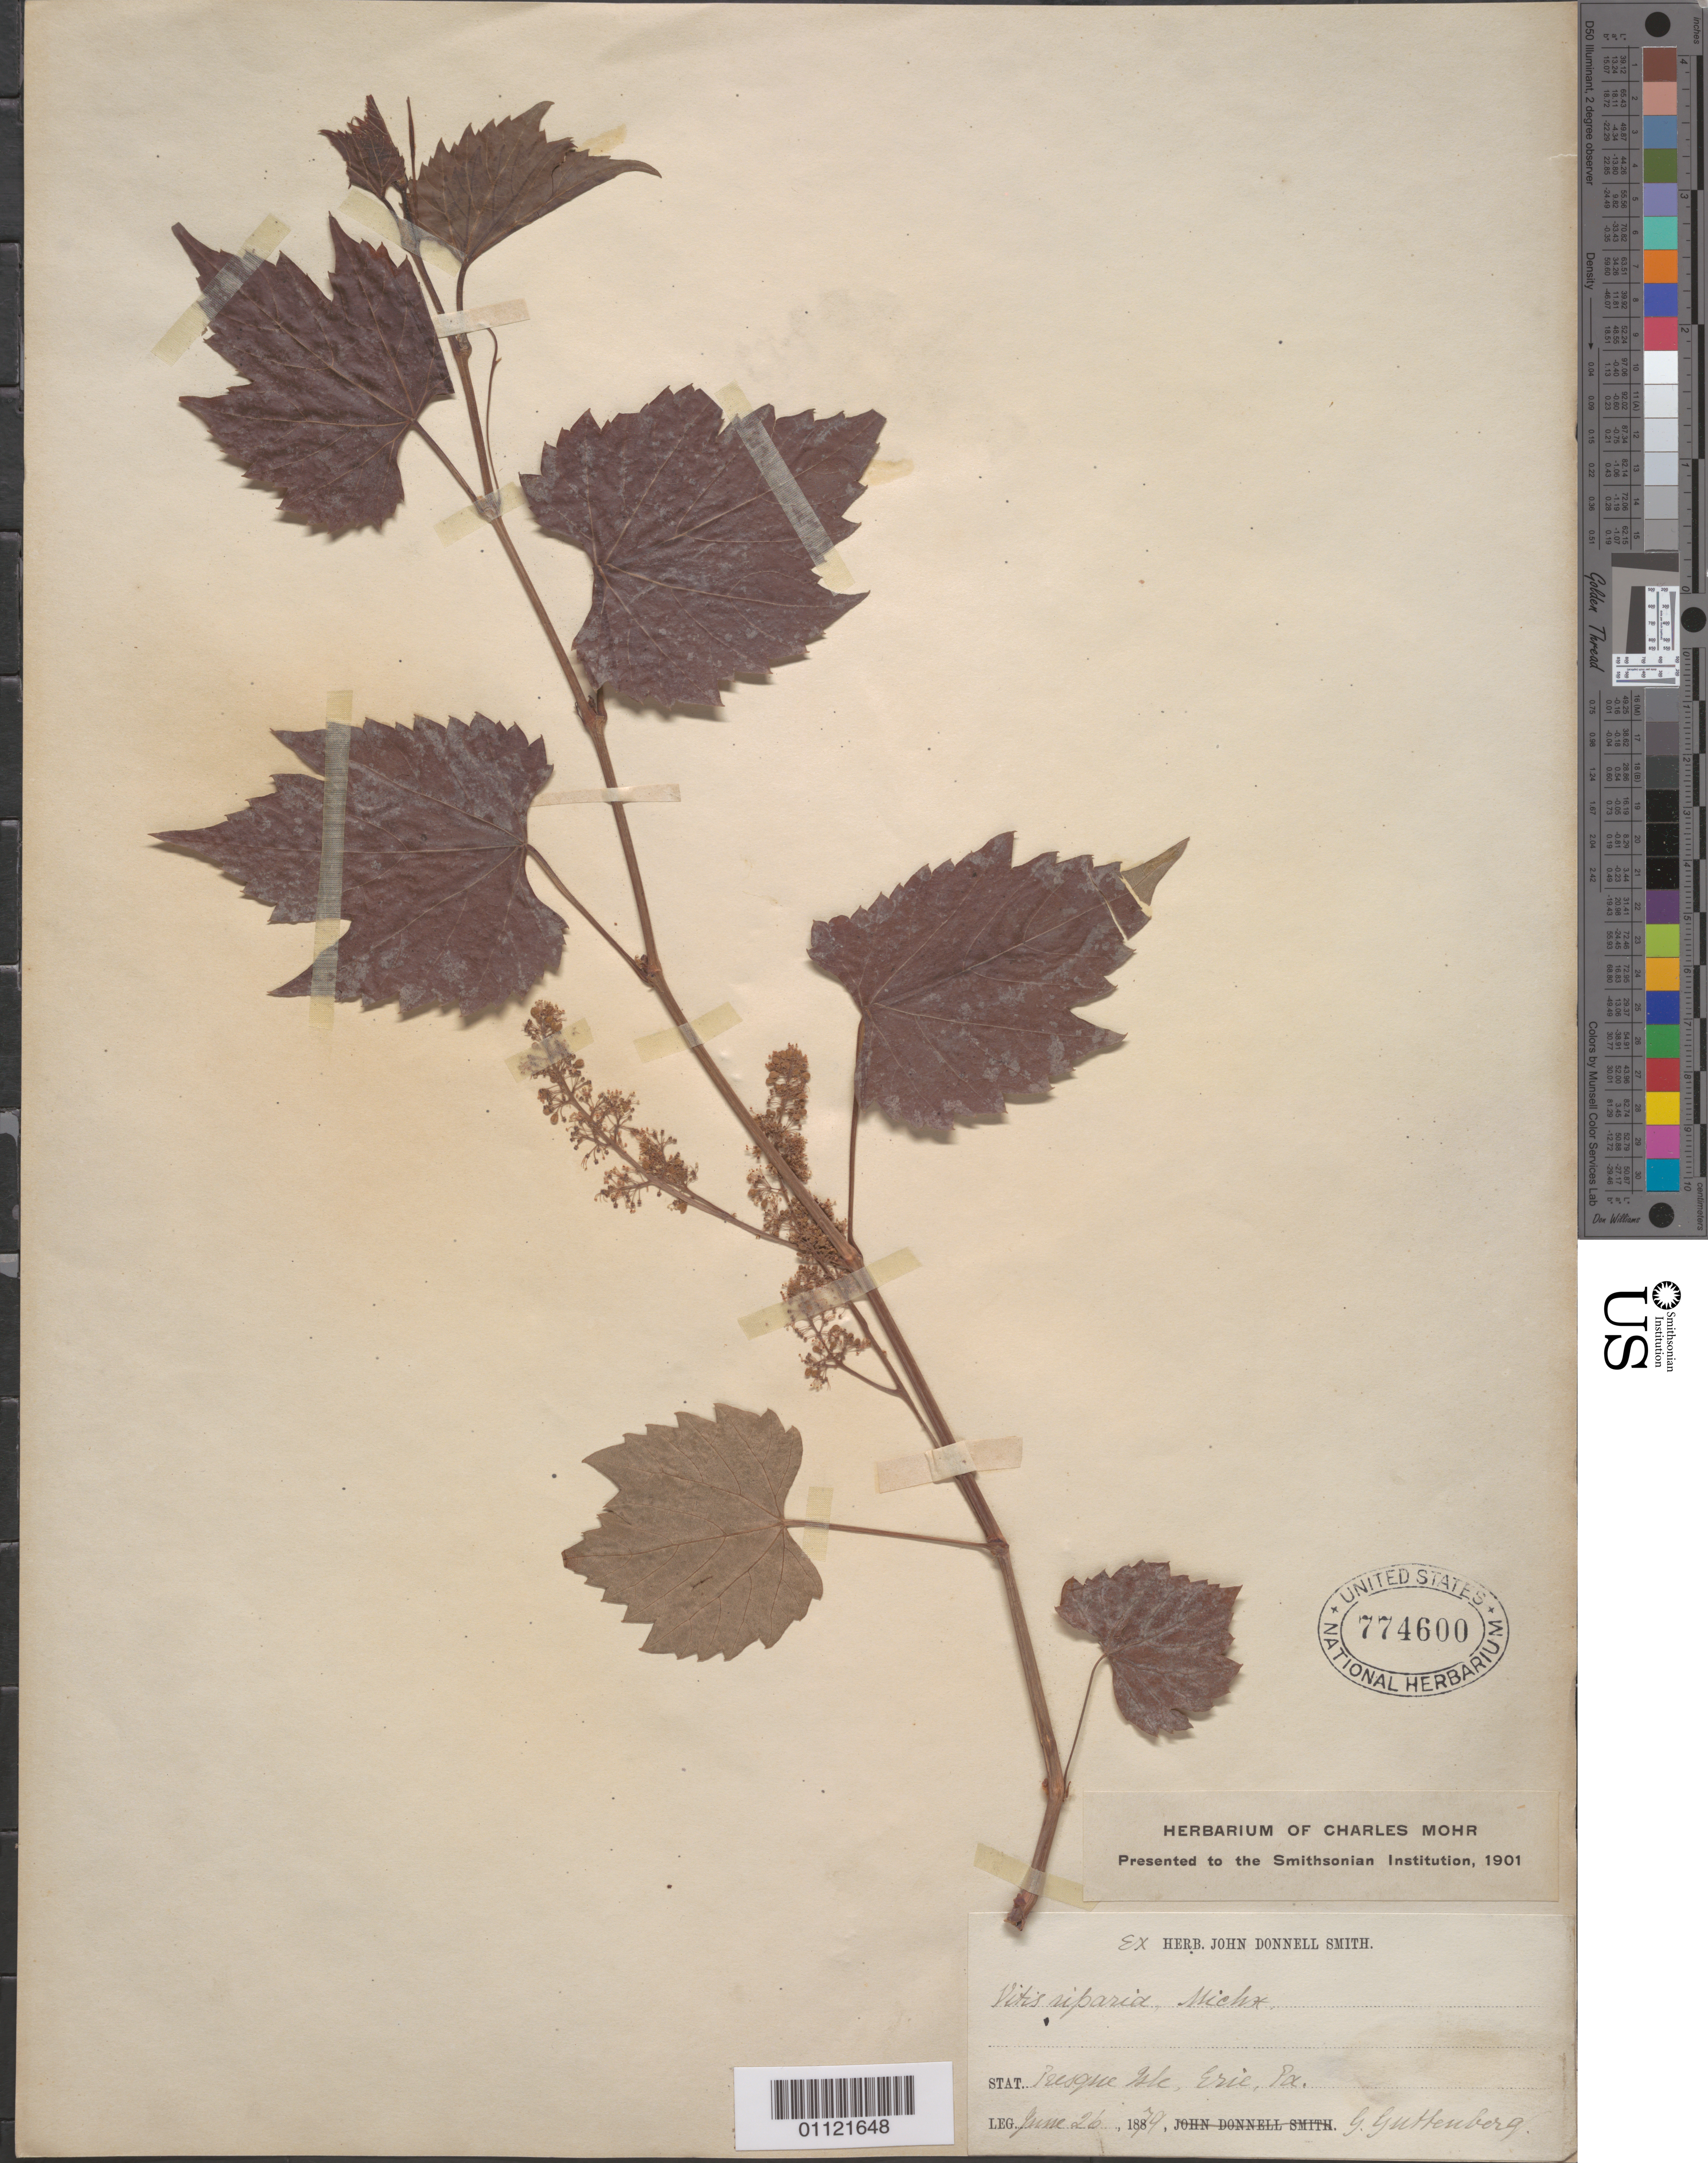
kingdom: Plantae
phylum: Tracheophyta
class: Magnoliopsida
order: Vitales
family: Vitaceae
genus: Vitis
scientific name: Vitis vulpina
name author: L.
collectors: R. G. von Guttenberg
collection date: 1879-06-26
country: United States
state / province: Pennsylvania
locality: Presque gk, Erie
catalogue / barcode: US 774600